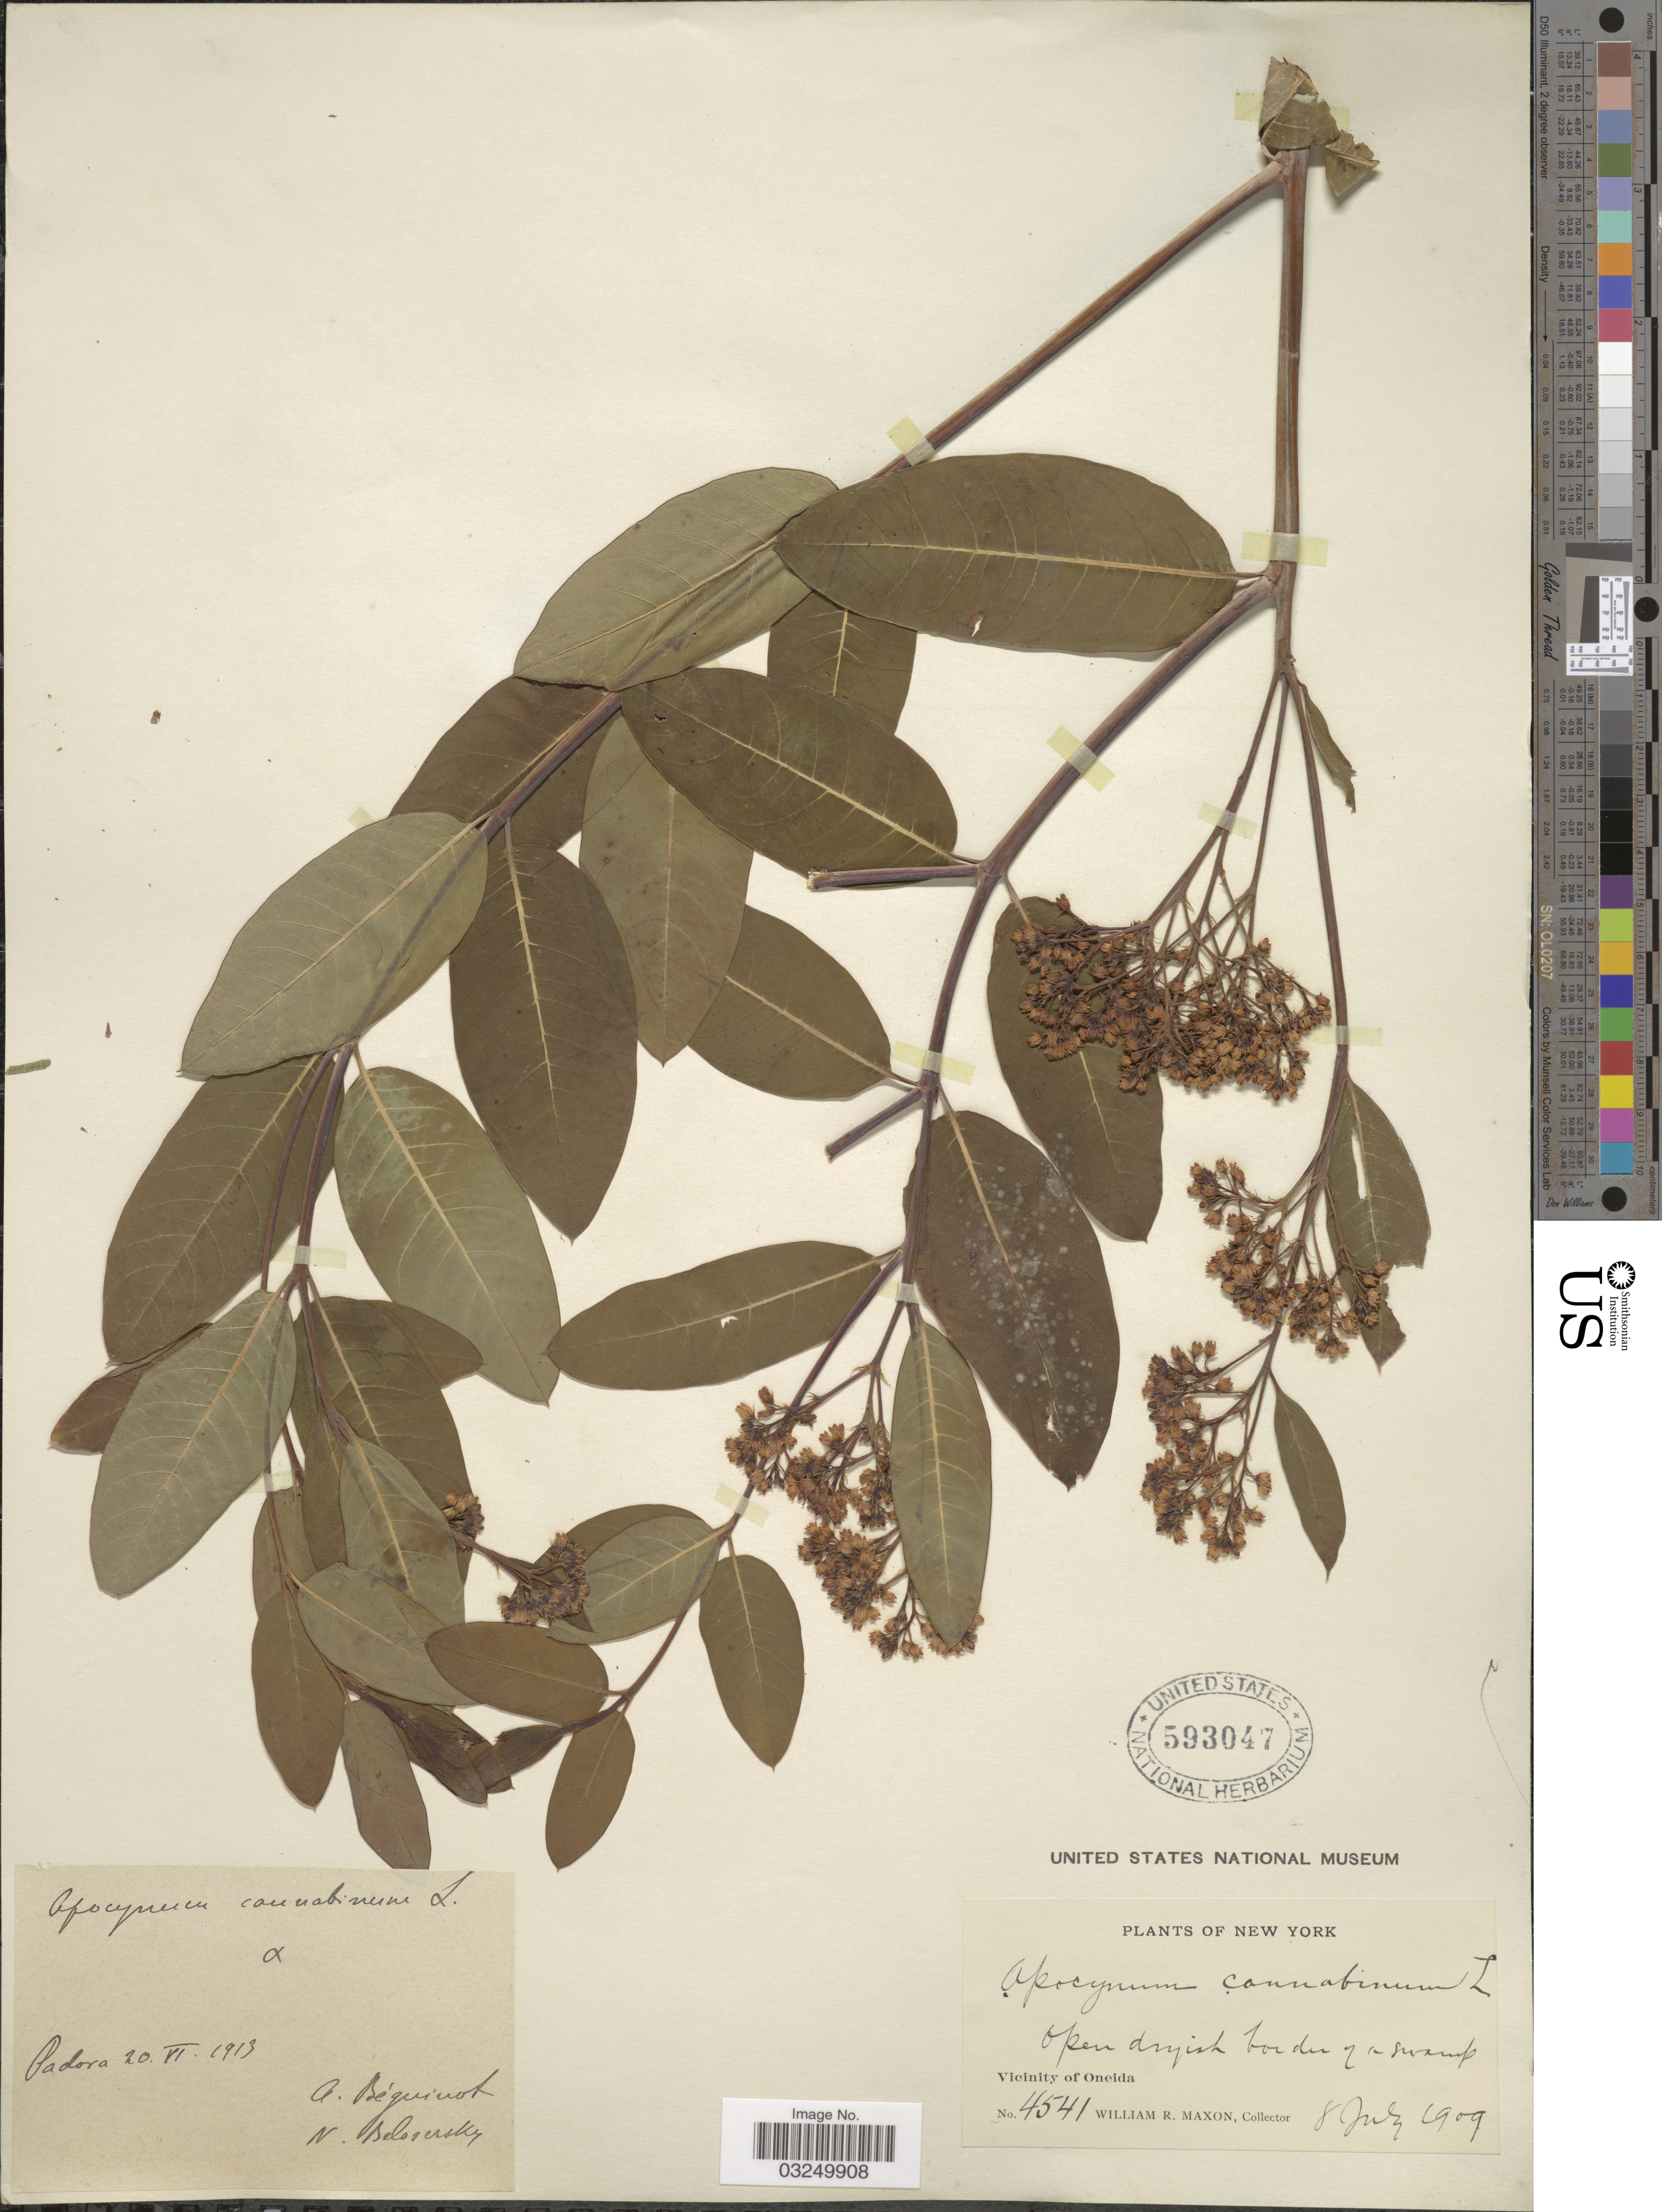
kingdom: Plantae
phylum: Tracheophyta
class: Magnoliopsida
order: Gentianales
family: Apocynaceae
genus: Apocynum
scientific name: Apocynum cannabinum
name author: L.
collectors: W. R. Maxon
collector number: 4541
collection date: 1909-07-08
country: United States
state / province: New York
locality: Border of a swamp. Vicinity of Oneida.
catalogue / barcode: US 593047